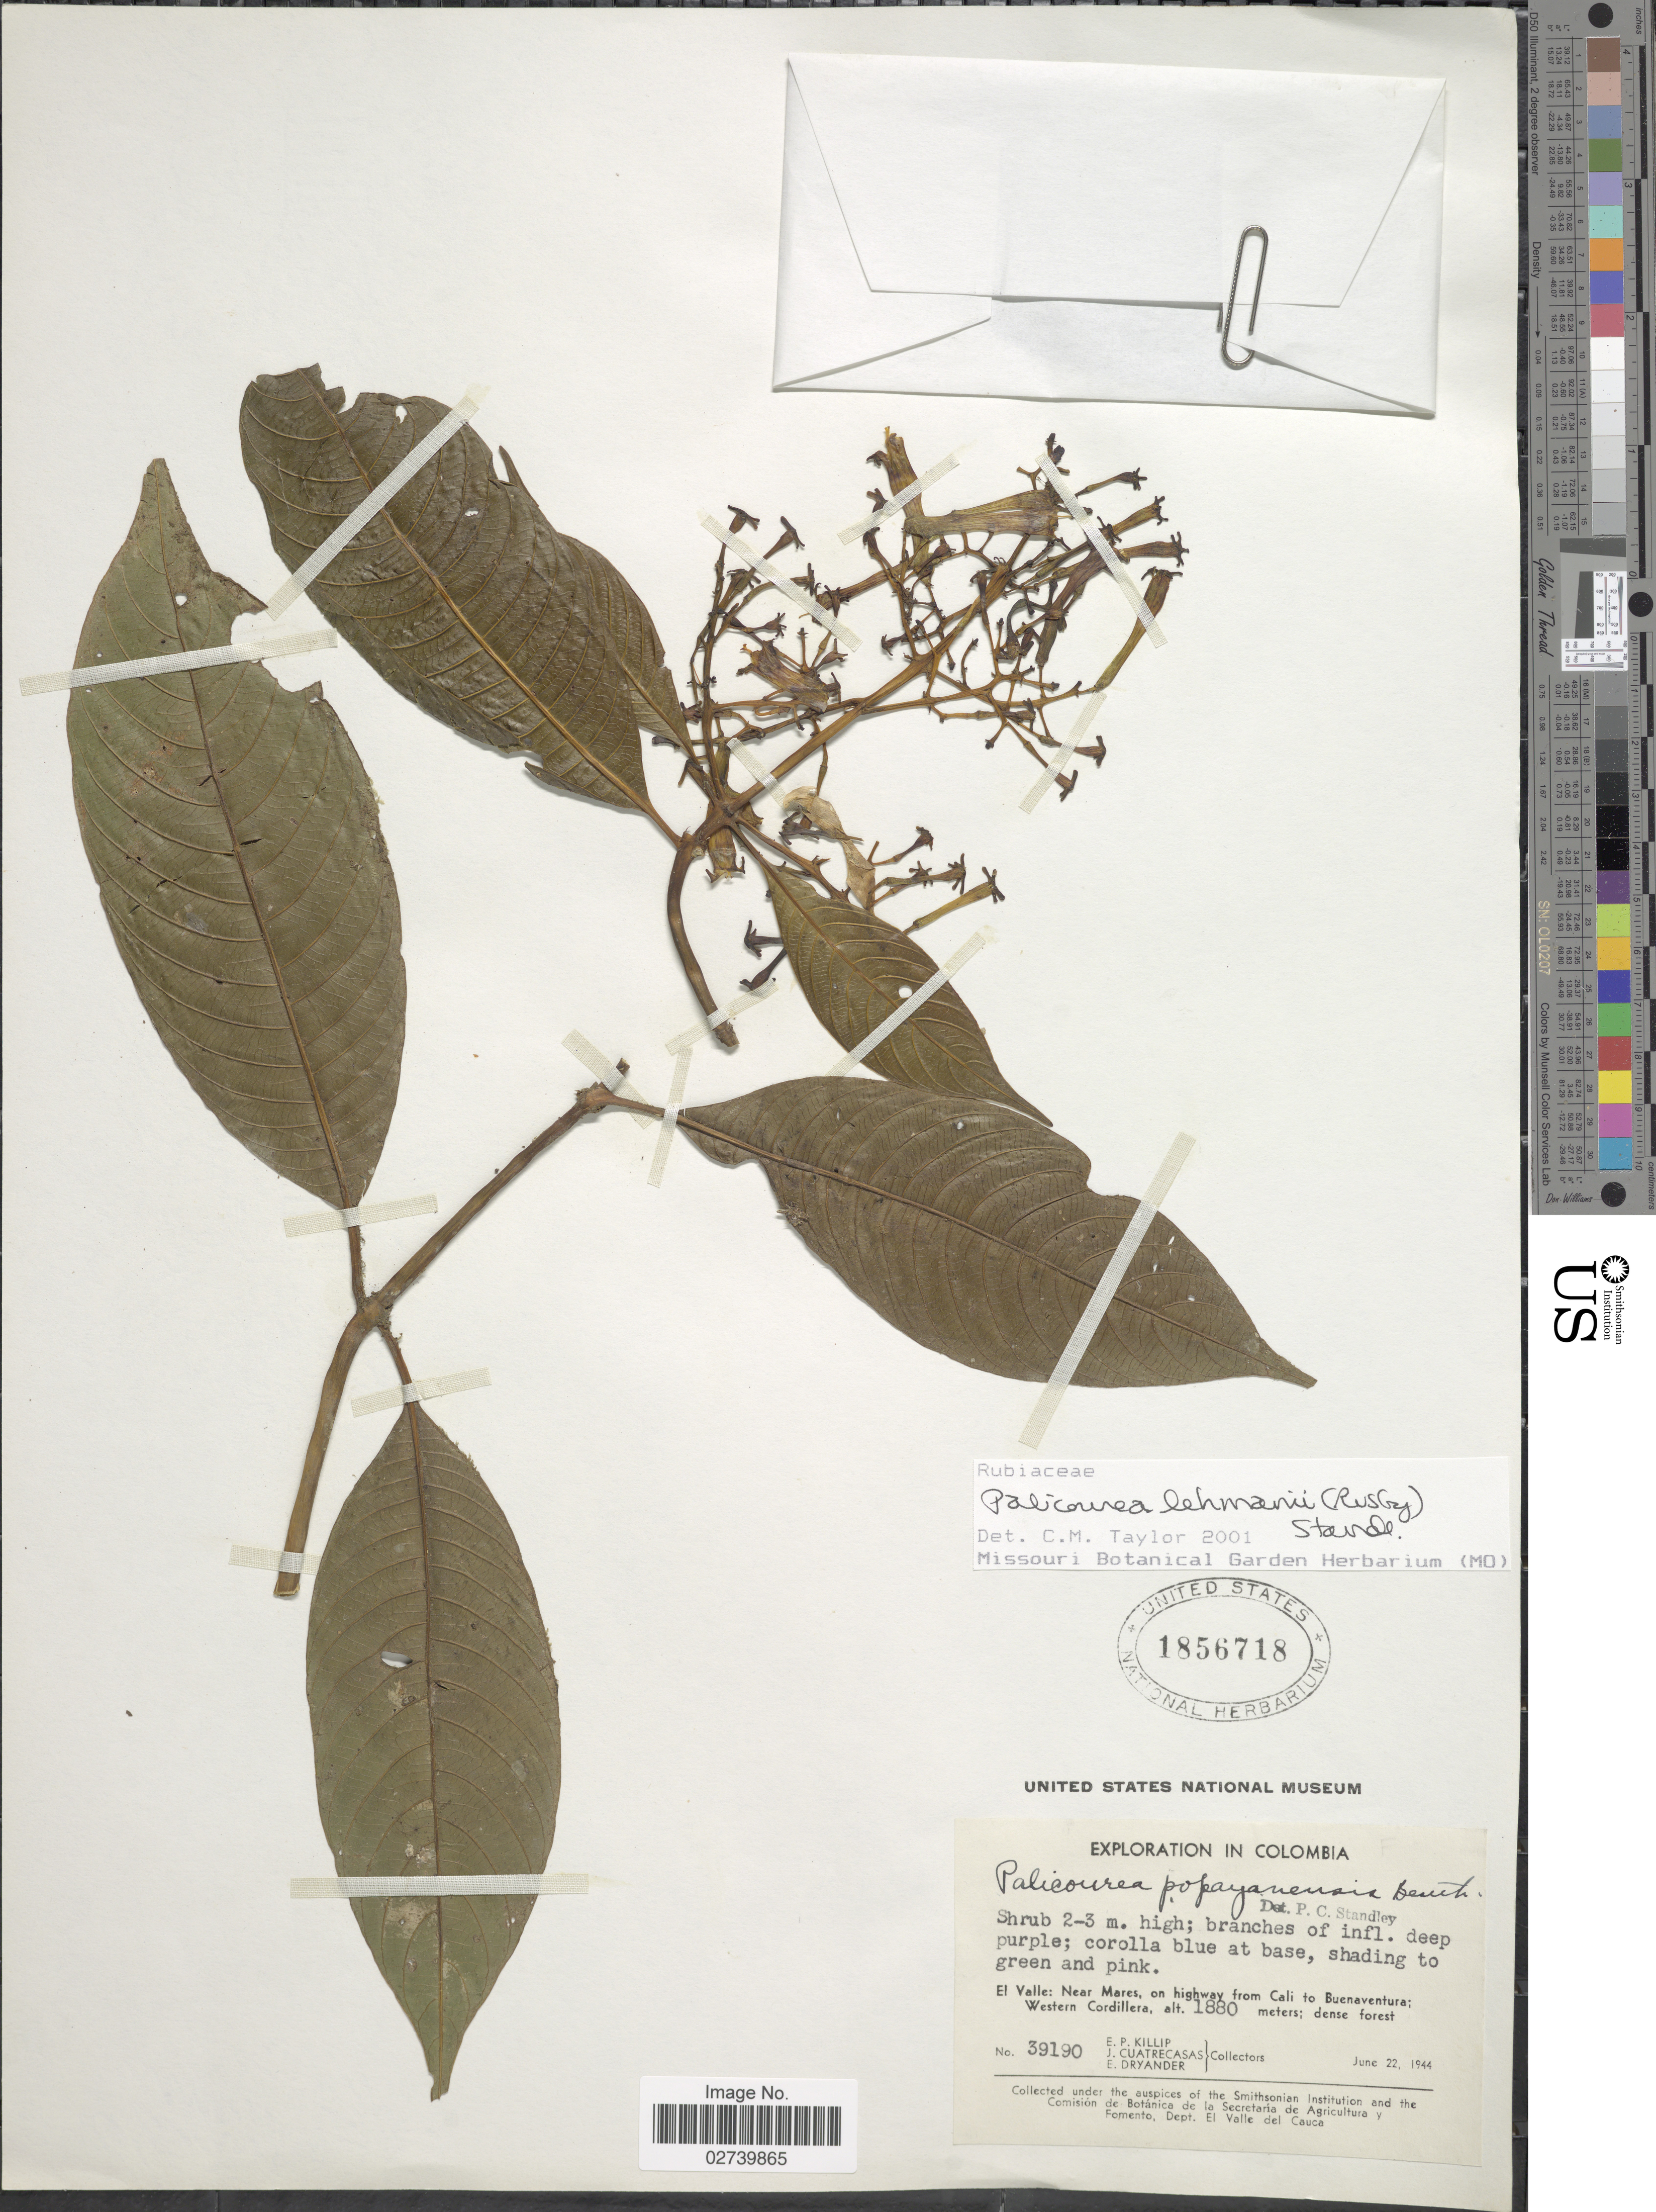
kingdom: Plantae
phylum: Tracheophyta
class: Magnoliopsida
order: Gentianales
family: Rubiaceae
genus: Palicourea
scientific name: Palicourea lehmannii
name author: (K. Schum. & K. Krause) Standl.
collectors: E. P. Killip, J. Cuatrecasas & E. Dryander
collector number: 39190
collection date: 1944-06-22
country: Colombia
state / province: Valle del Cauca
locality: El Valle: Near Mares, on highway from Cali to Buenaventura; Western Cordillera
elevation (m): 1880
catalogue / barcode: US 1856718